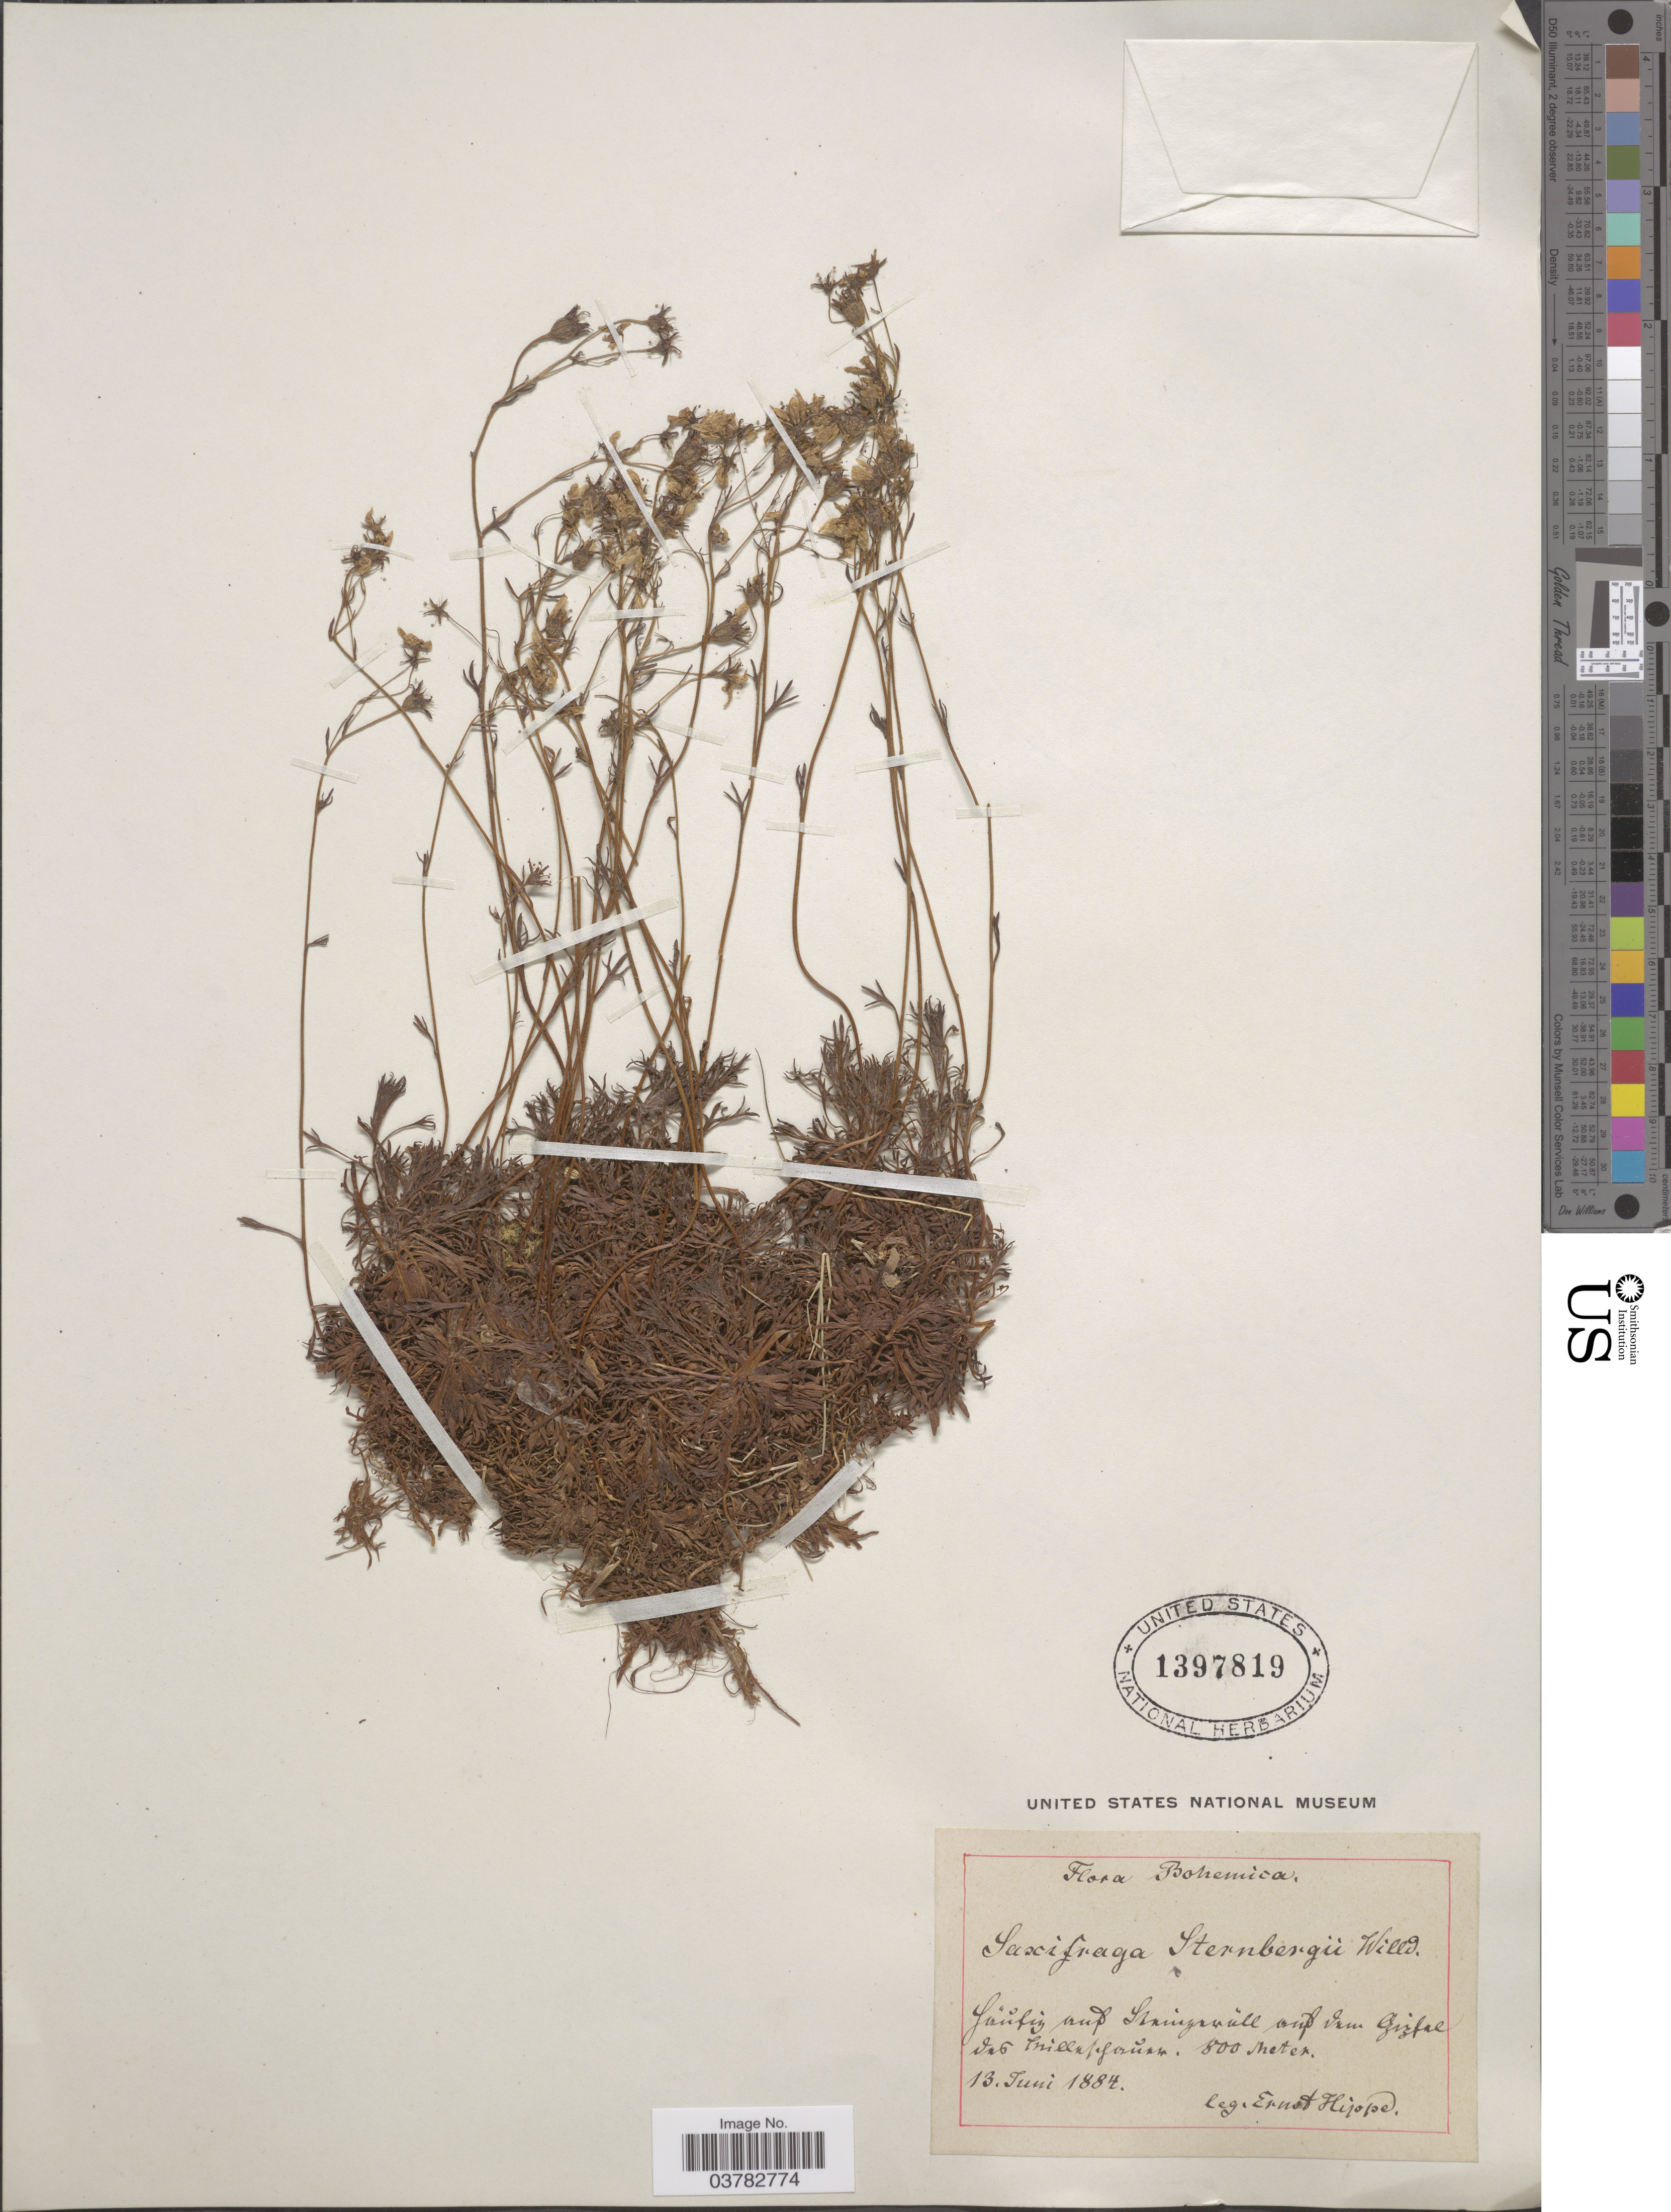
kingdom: Plantae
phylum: Tracheophyta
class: Magnoliopsida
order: Saxifragales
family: Saxifragaceae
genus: Saxifraga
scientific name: Saxifraga sternbergii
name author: Willd.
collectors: E. Hippe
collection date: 1884-06-13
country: Czechia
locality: Bohemica. Säŭfiz auf Stringerüll auf dam Guzfal dab luillusevŭan. [interpreted]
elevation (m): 800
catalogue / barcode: US 1397819